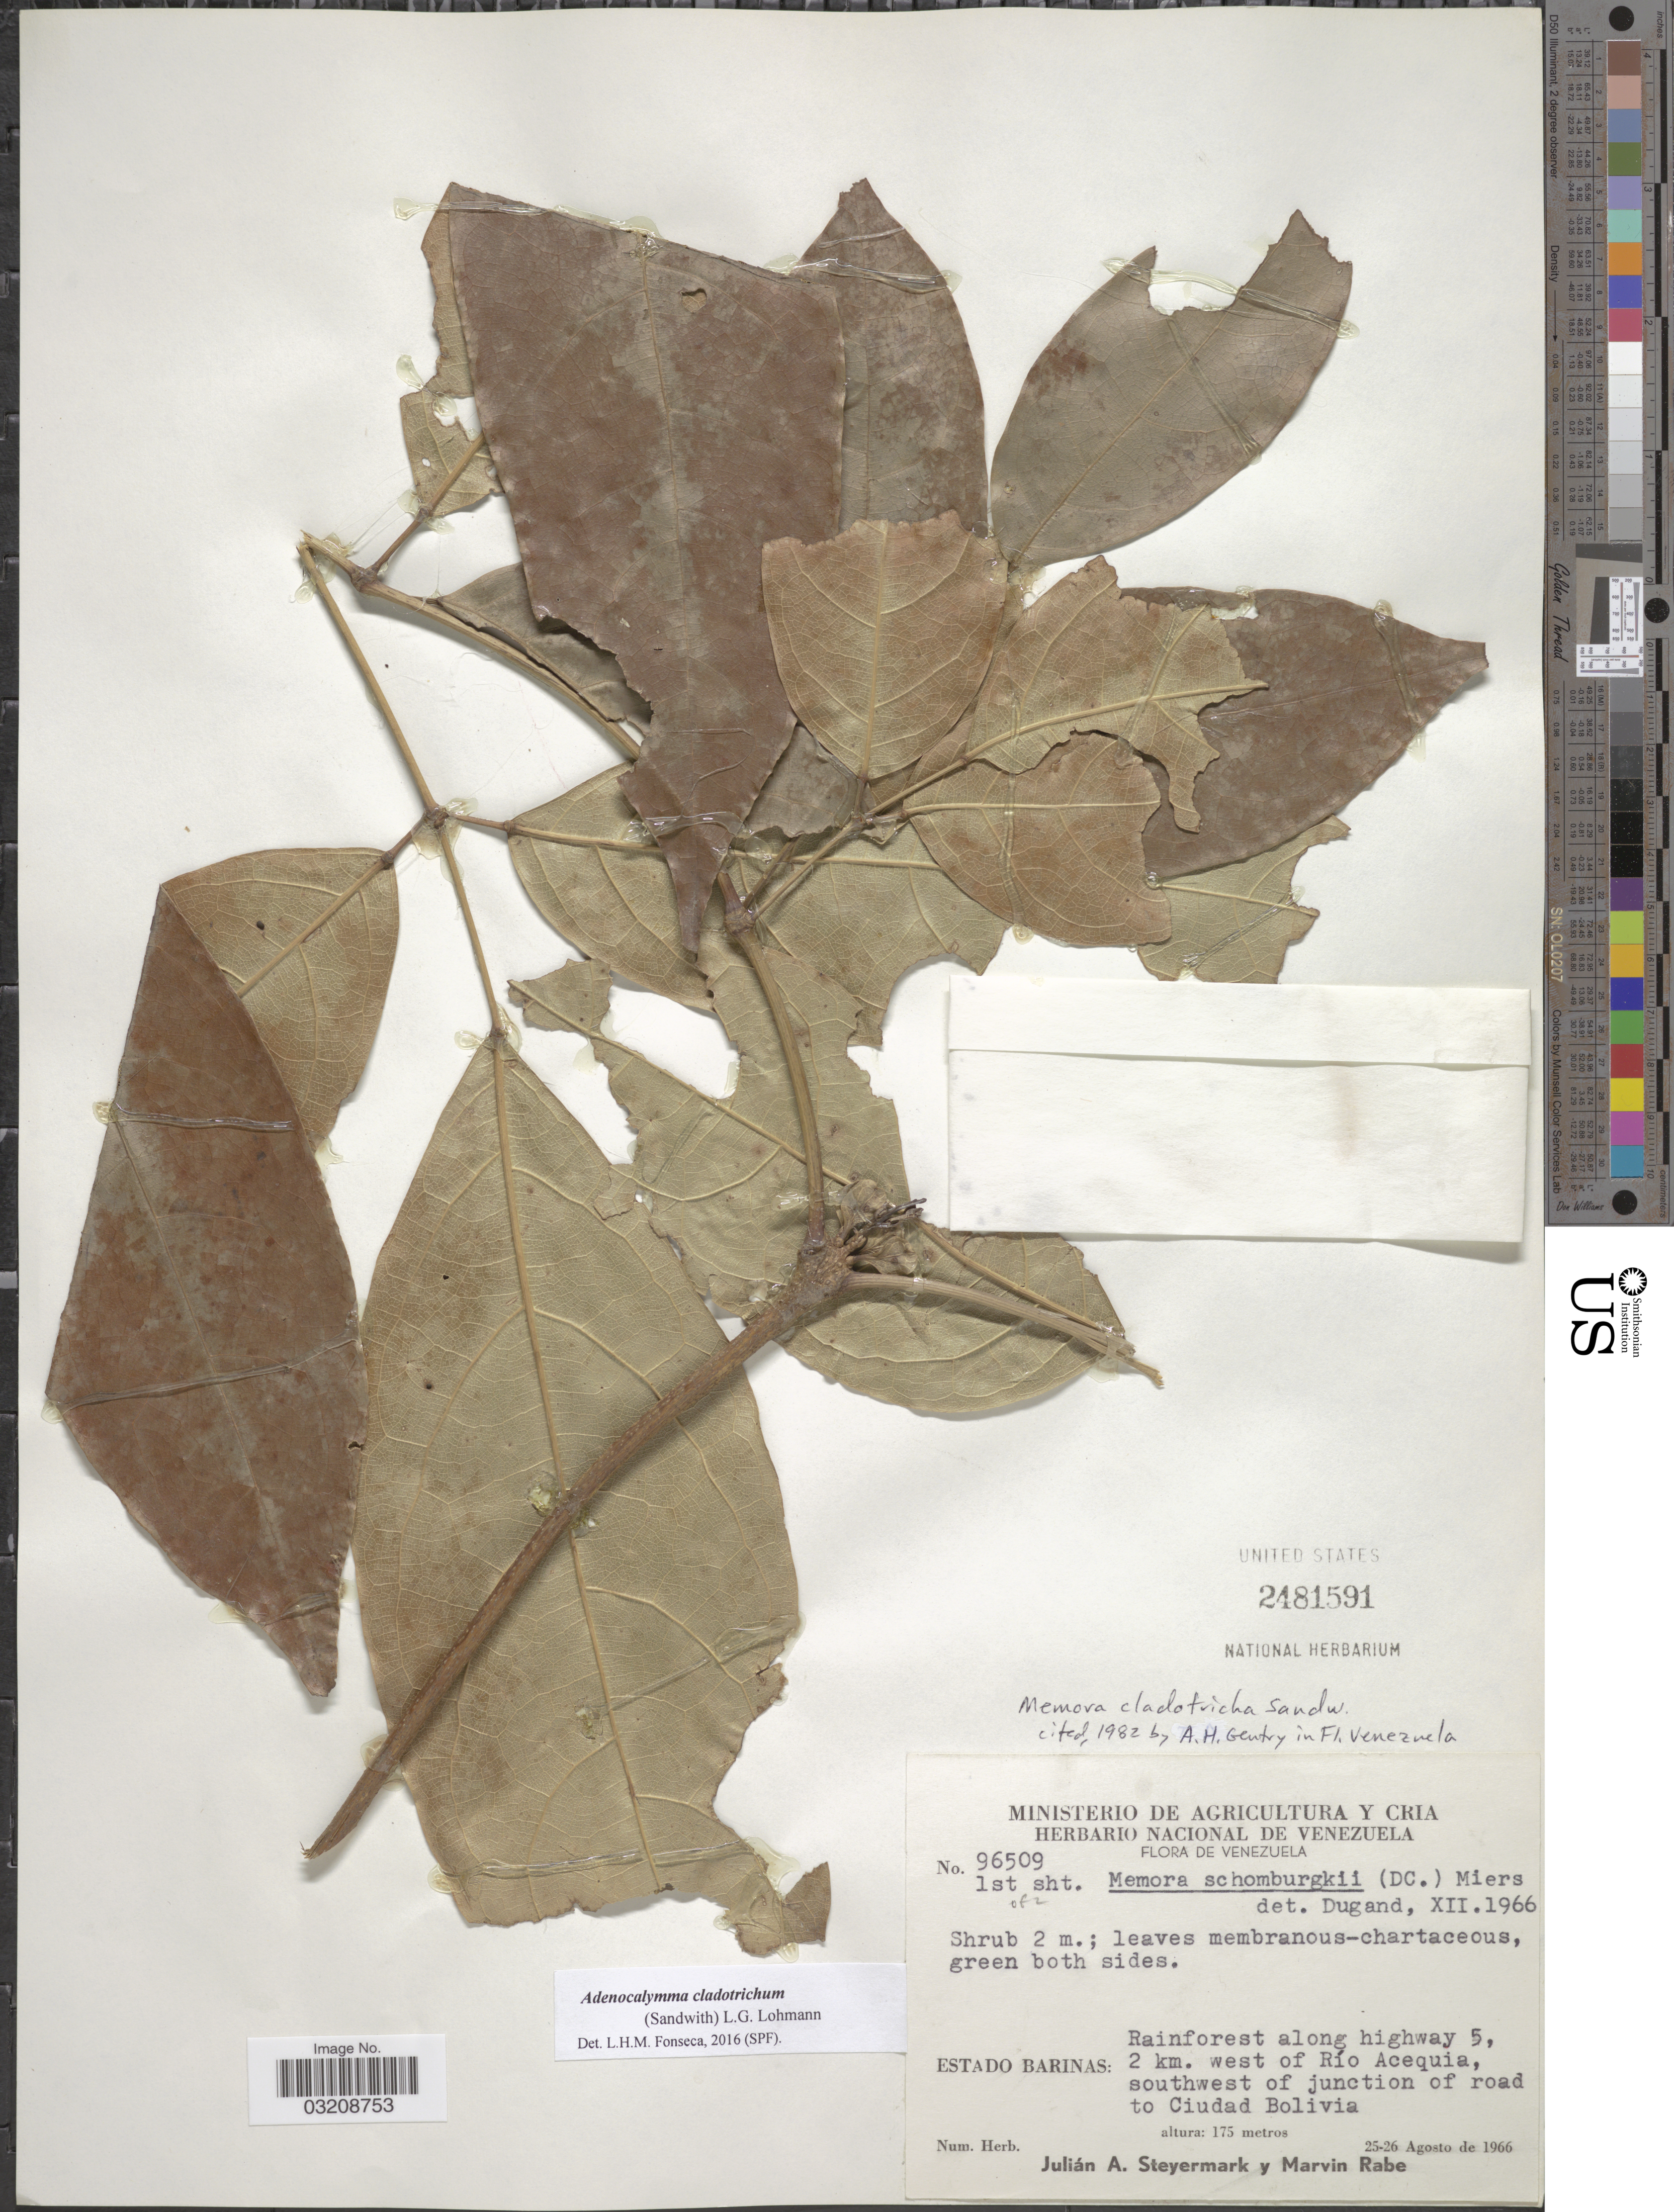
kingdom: Plantae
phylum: Tracheophyta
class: Magnoliopsida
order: Lamiales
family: Bignoniaceae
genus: Adenocalymma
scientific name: Adenocalymma cladotrichum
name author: (Sandwith) L.G. Lohmann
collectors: J. Steyermark & M. Rabe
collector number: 96509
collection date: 1966-08-25/1966-08-26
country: Venezuela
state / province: Barinas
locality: Rainforest along highway 5, 2 km. west of Río Acequia, southwest of junction of road to Ciudad Bolivia.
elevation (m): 175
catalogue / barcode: US 2481591